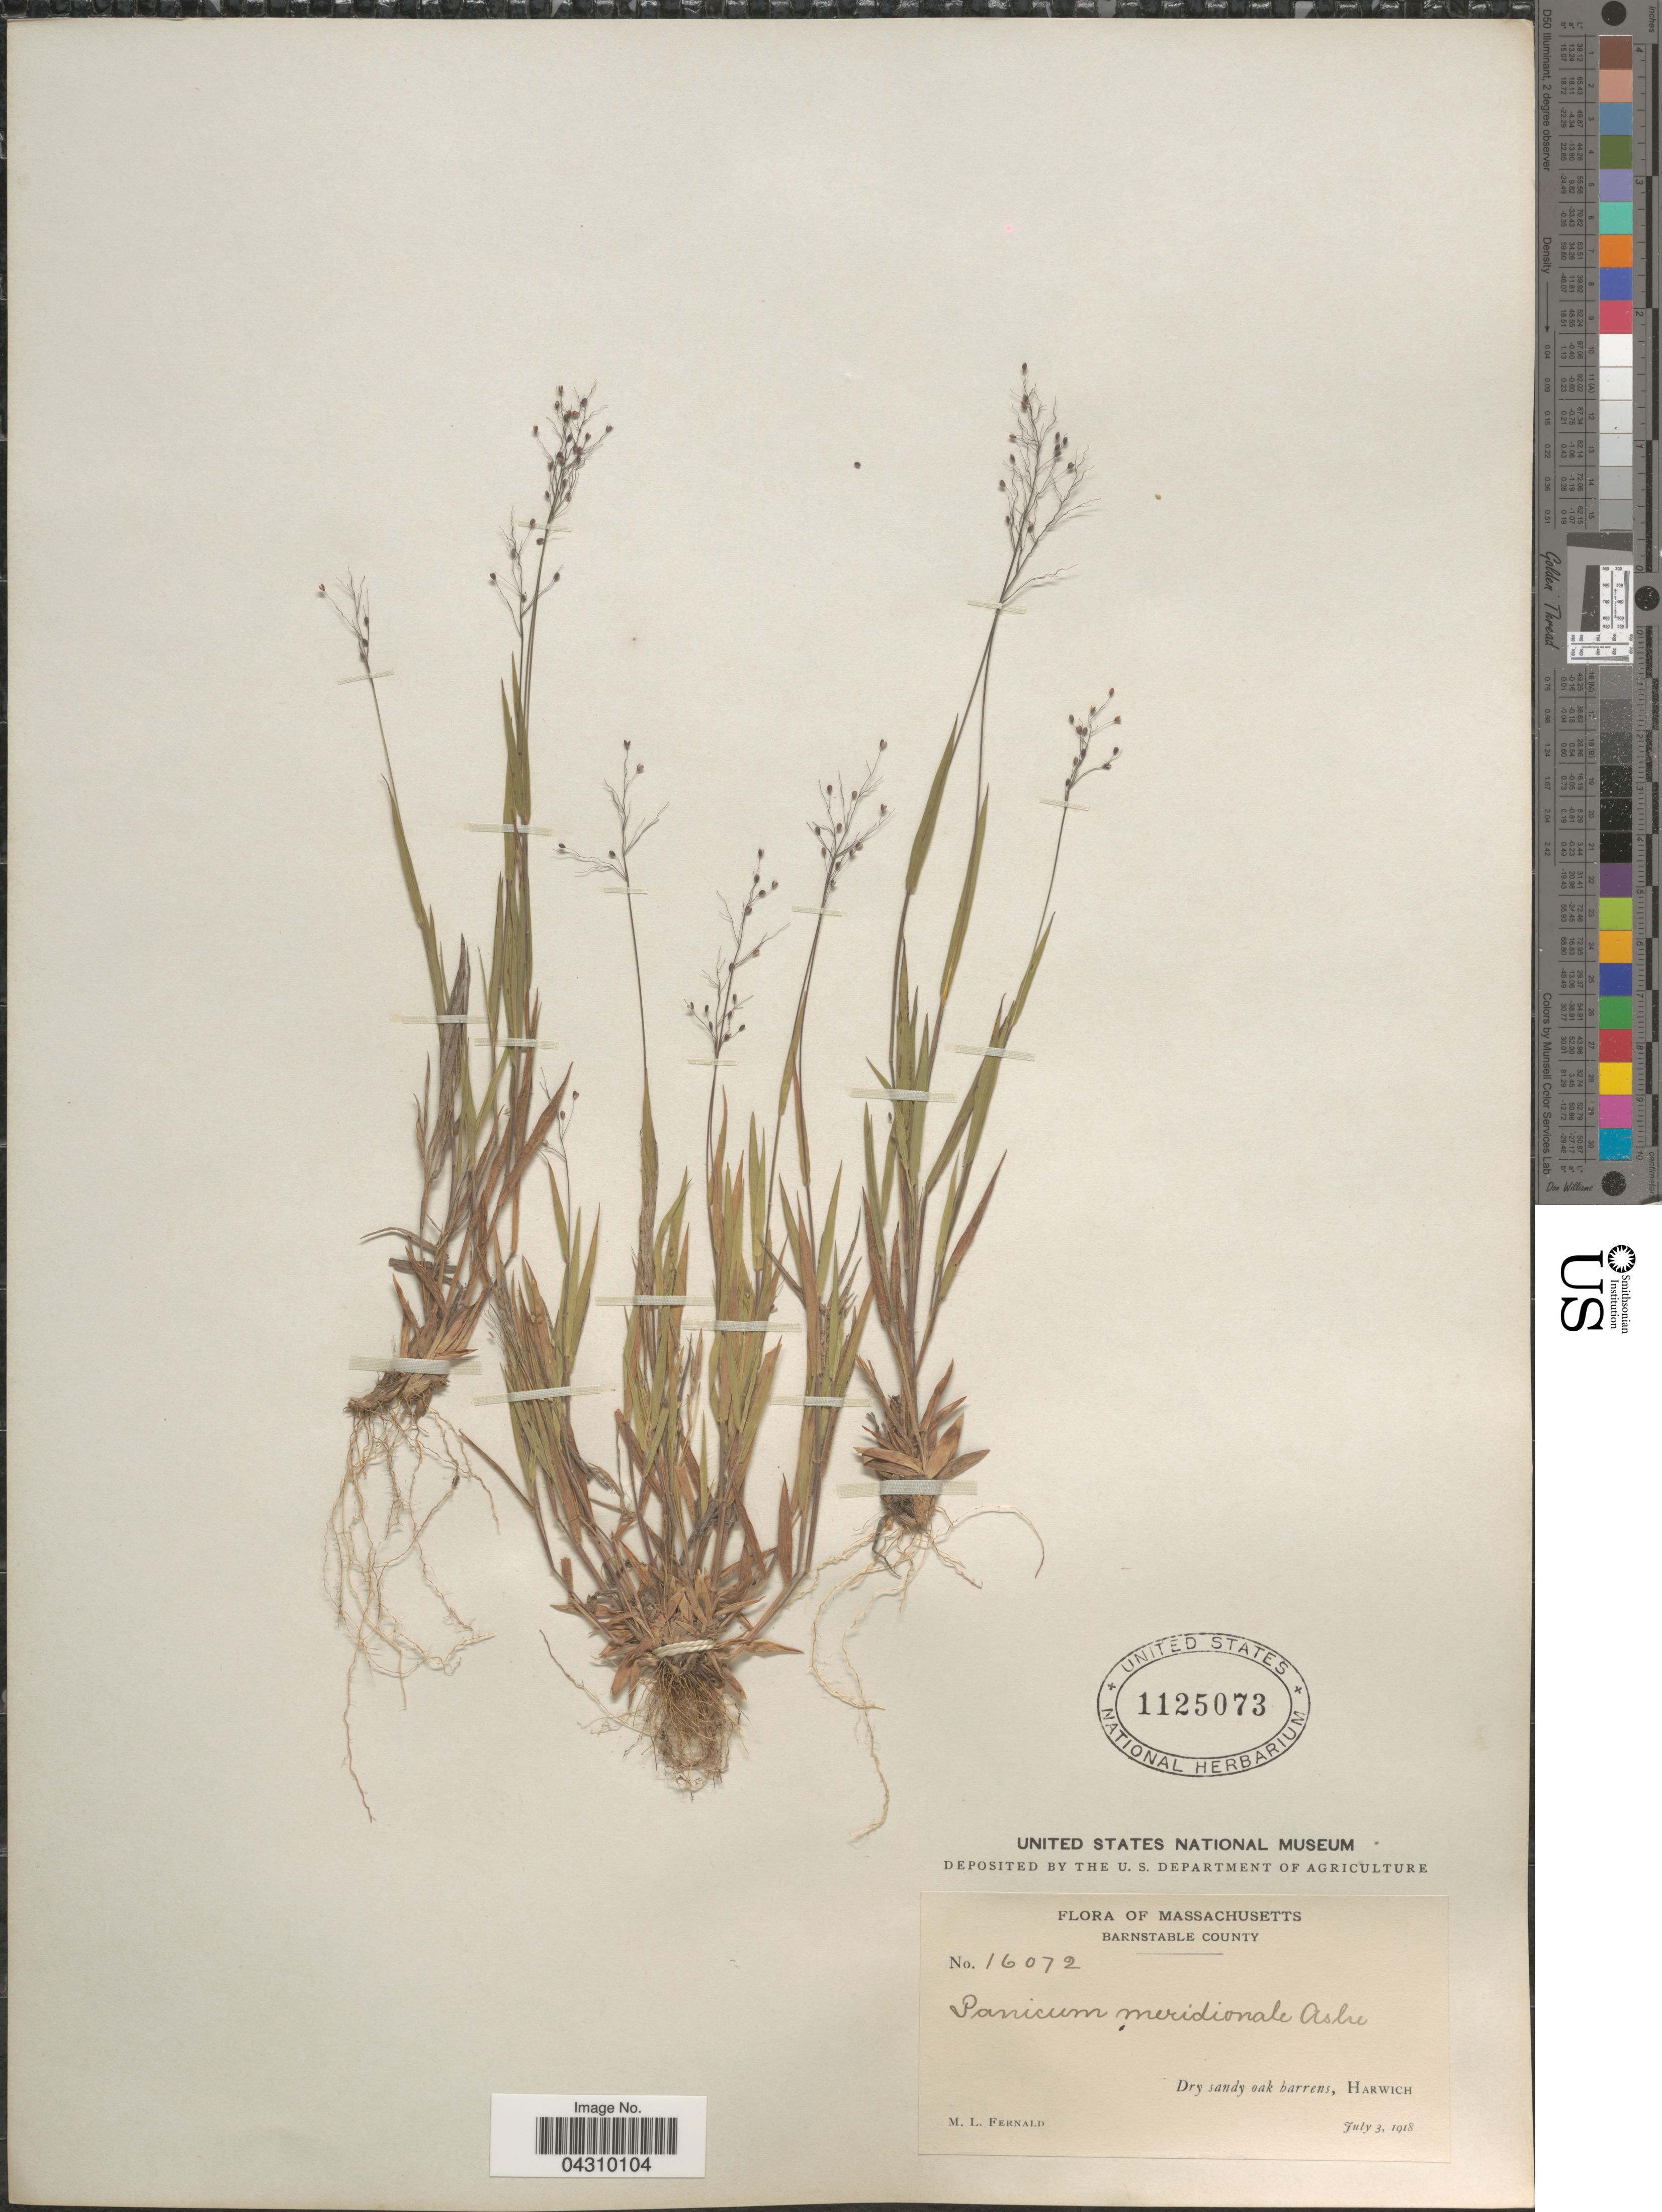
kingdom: Plantae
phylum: Tracheophyta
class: Liliopsida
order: Poales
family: Poaceae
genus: Dichanthelium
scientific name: Dichanthelium acuminatum var. acuminatum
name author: (Sw.) Gould & C.A. Clark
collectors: M. L. Fernald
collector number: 16072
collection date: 1918-07-03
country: United States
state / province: Massachusetts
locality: Barnstable County. Dry sandy oak barrens, Harwich.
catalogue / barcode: US 1125073